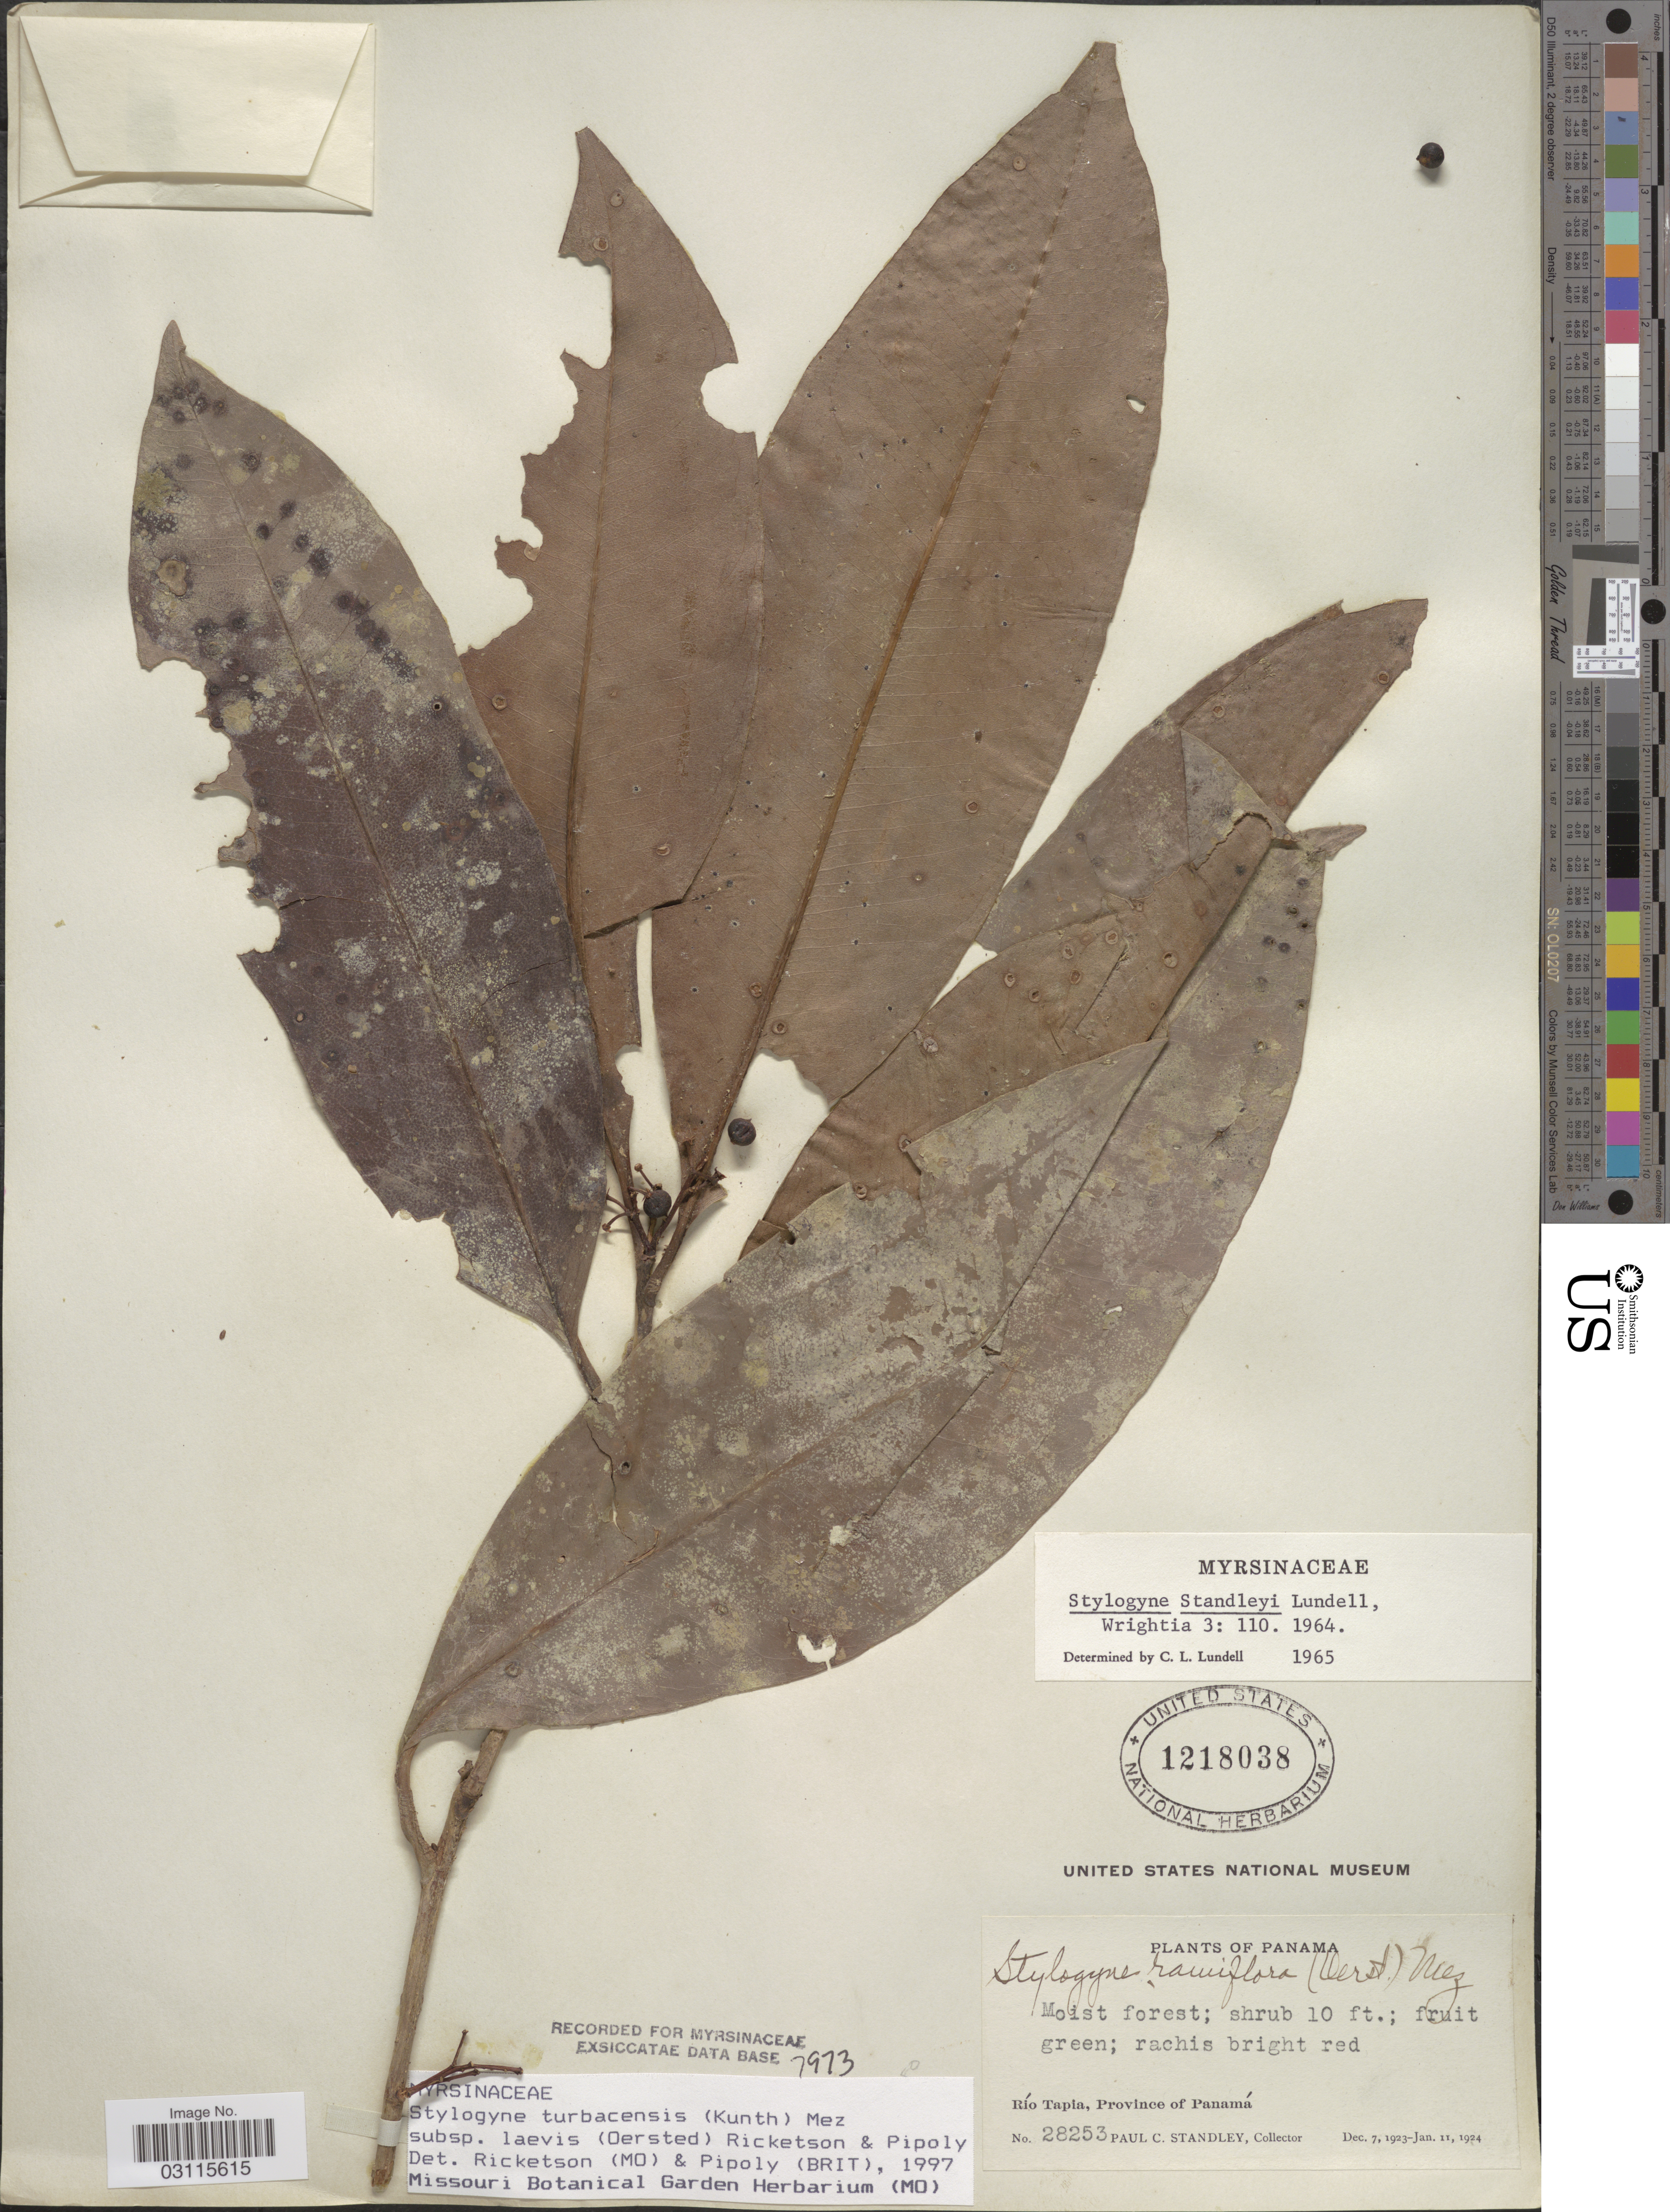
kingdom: Plantae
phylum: Tracheophyta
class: Magnoliopsida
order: Ericales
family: Primulaceae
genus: Stylogyne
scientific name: Stylogyne turbacensis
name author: (Kunth) Mez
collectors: P. C. Standley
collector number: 28253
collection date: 1923-12-07/1924-01-11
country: Panama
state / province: Panamá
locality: Río Tapia, Province of Panamá.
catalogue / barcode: US 1218038